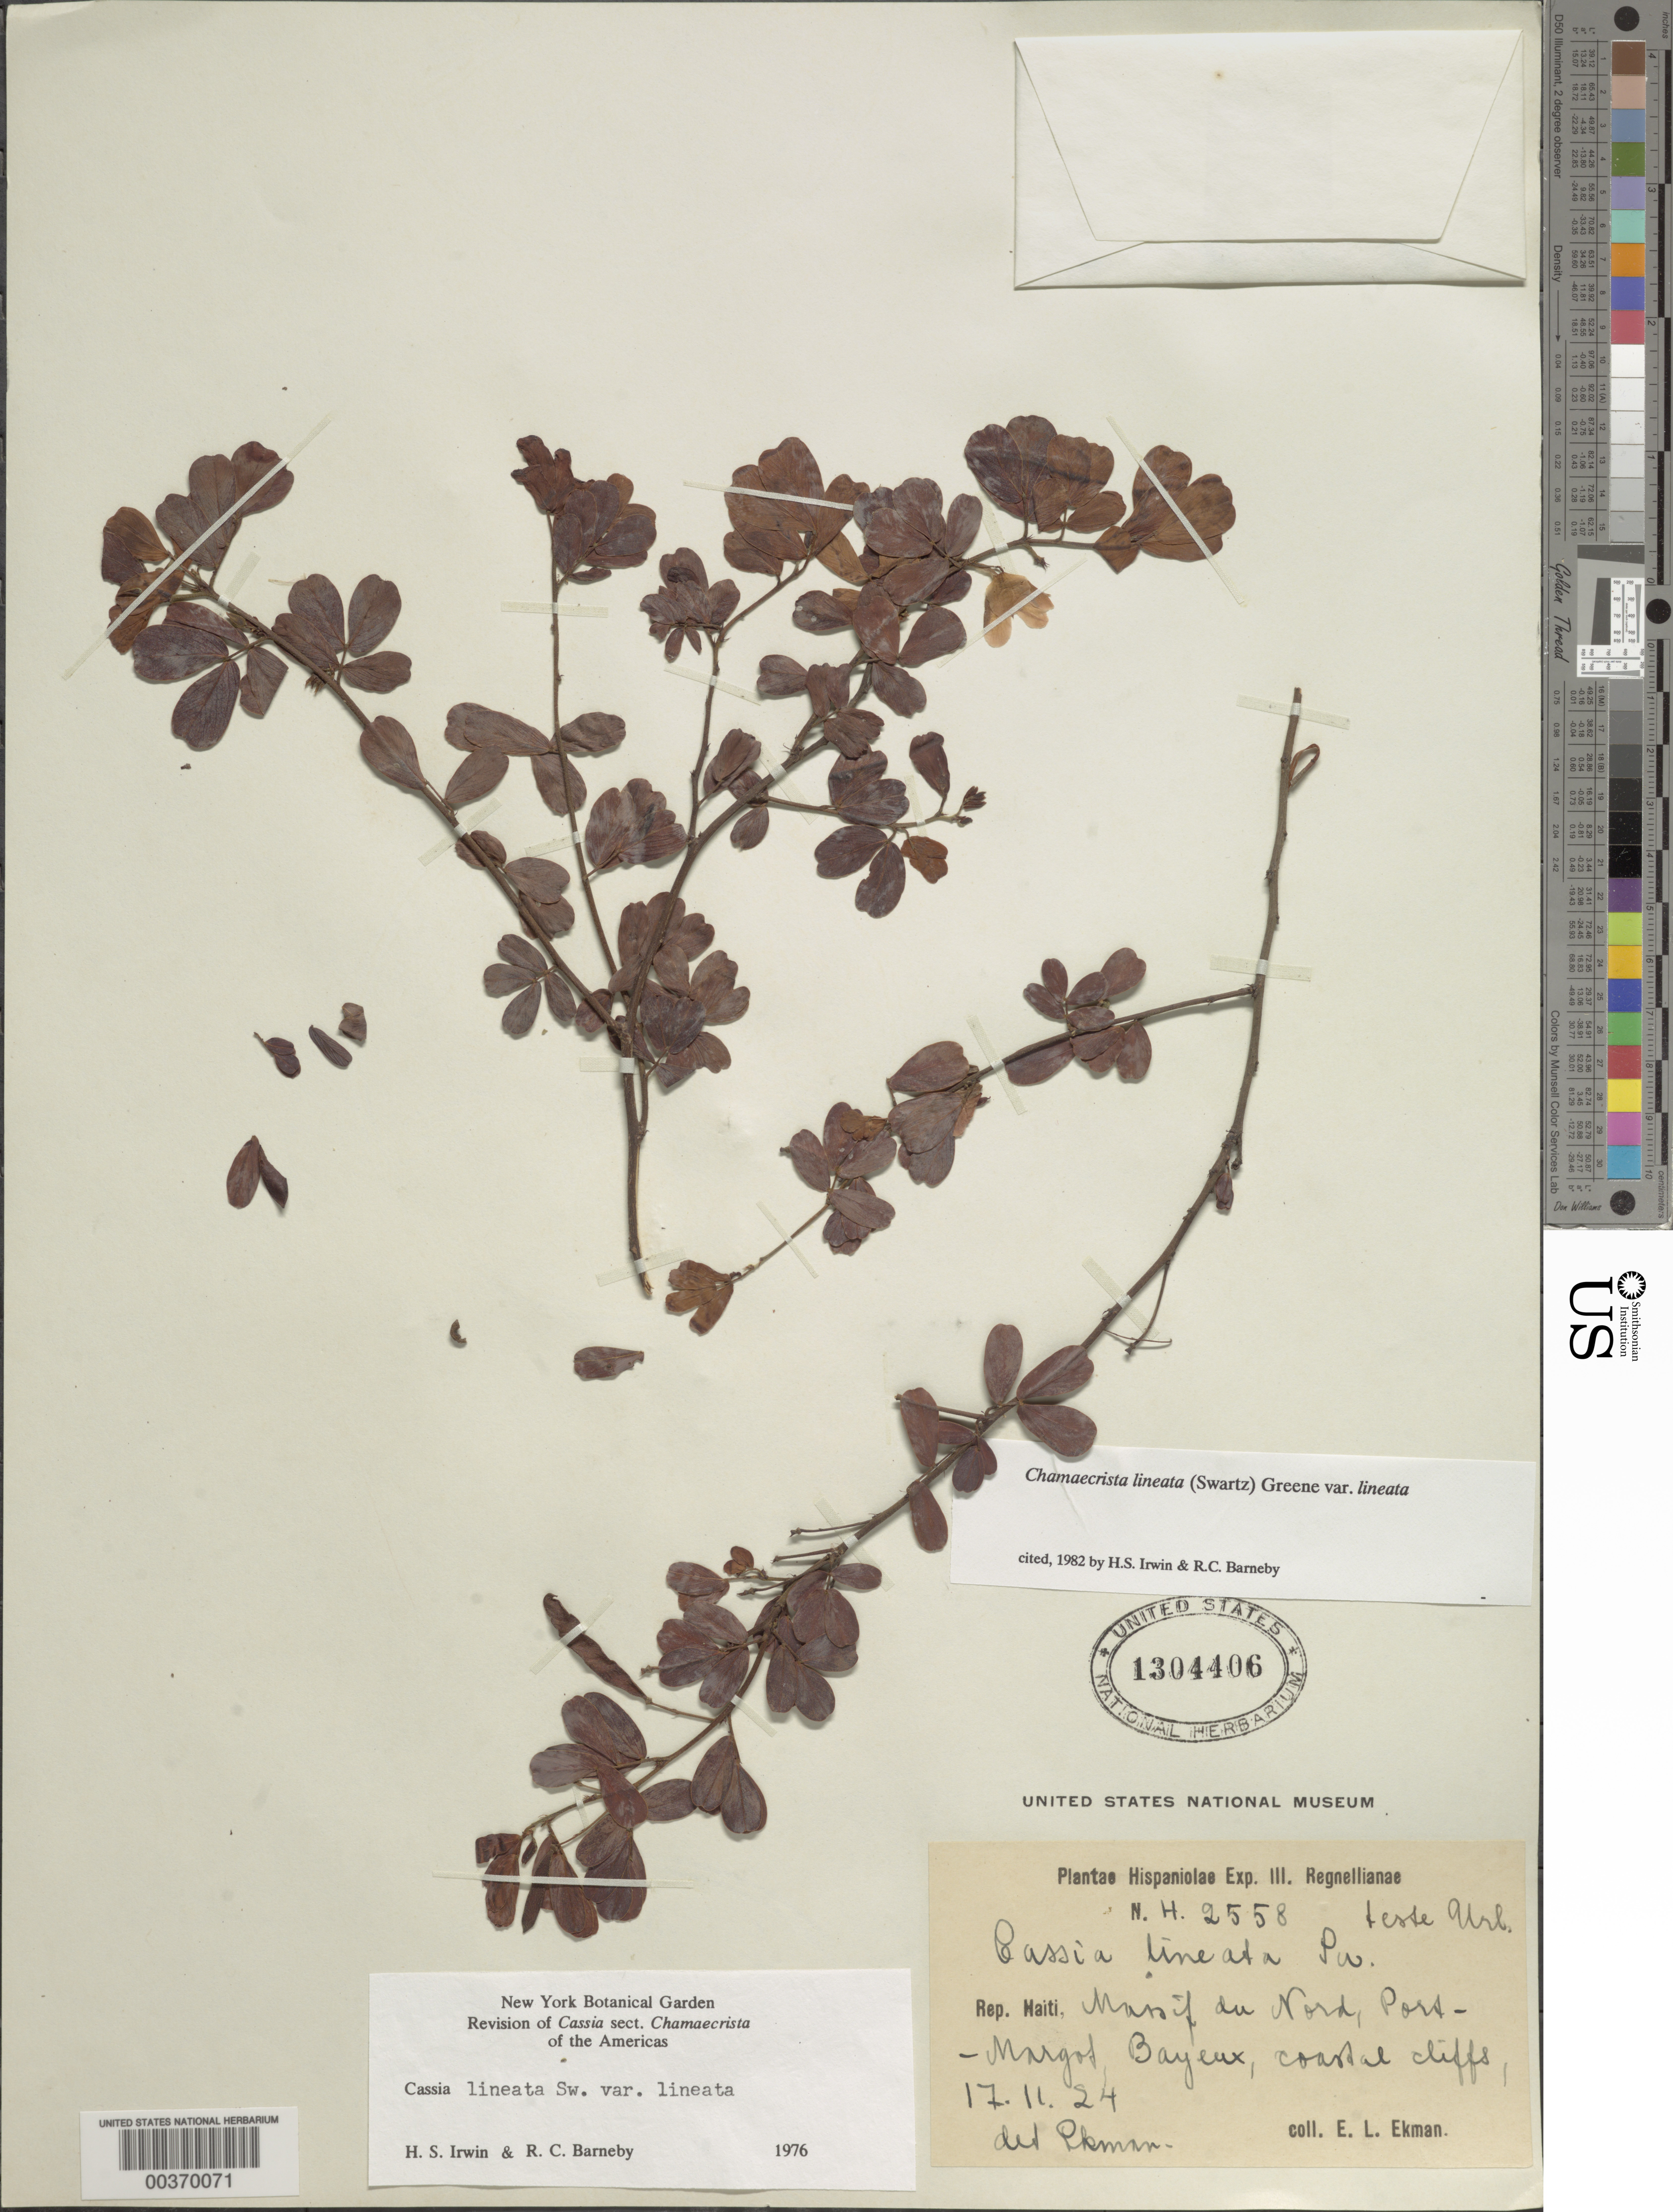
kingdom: Plantae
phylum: Tracheophyta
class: Magnoliopsida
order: Fabales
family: Fabaceae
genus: Chamaecrista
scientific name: Chamaecrista lineata var. lineata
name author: (Sw.) Greene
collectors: E. L. Ekman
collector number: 2558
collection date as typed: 17 Nov 1924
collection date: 1924-11-17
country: Haiti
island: Hispaniola Island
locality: Massif du nord, pors-margot, bayeux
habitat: Coastal cliffs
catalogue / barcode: US 1304406